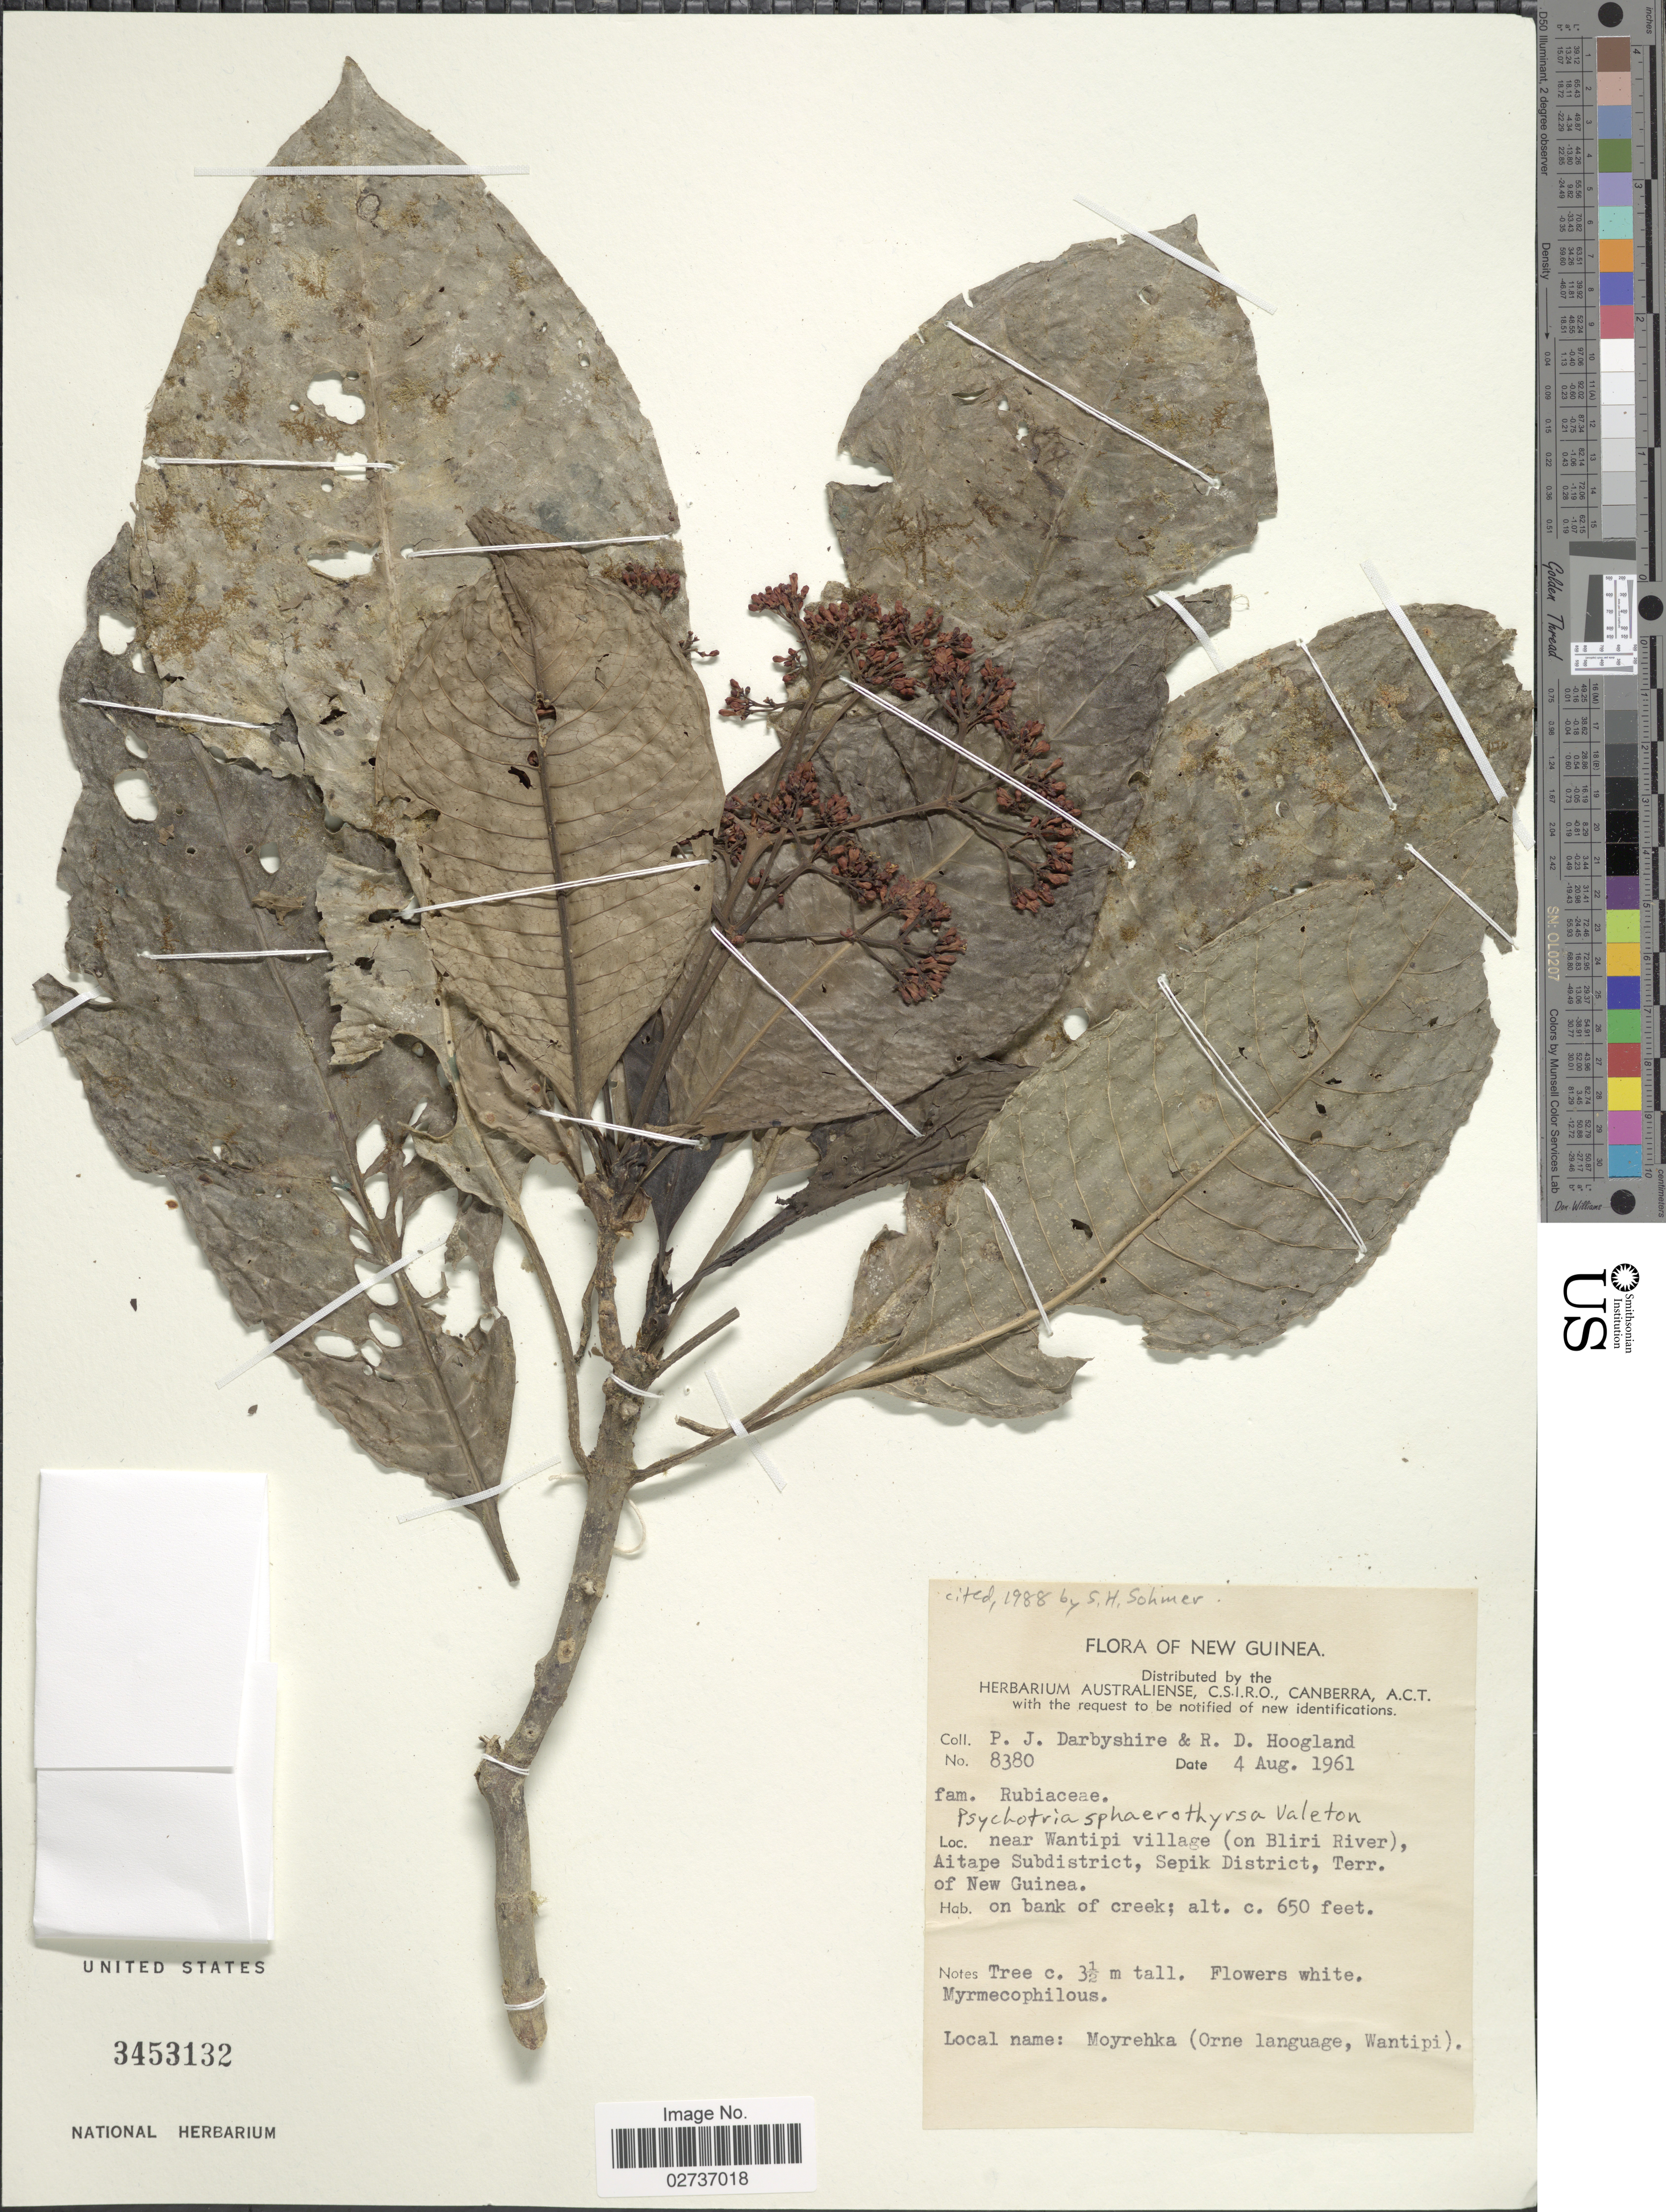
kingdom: Plantae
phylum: Tracheophyta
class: Magnoliopsida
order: Gentianales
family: Rubiaceae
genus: Psychotria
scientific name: Psychotria sphaerothyrsa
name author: Valeton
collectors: P. Darbyshire & R. D. Hoogland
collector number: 8380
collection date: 1961-08-04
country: Papua New Guinea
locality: New Guinea. Near Wantipi village (on Bliri River), Aitape Subdistrict, Sepik District, Terr. of New Guinea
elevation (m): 198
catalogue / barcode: US 3453132